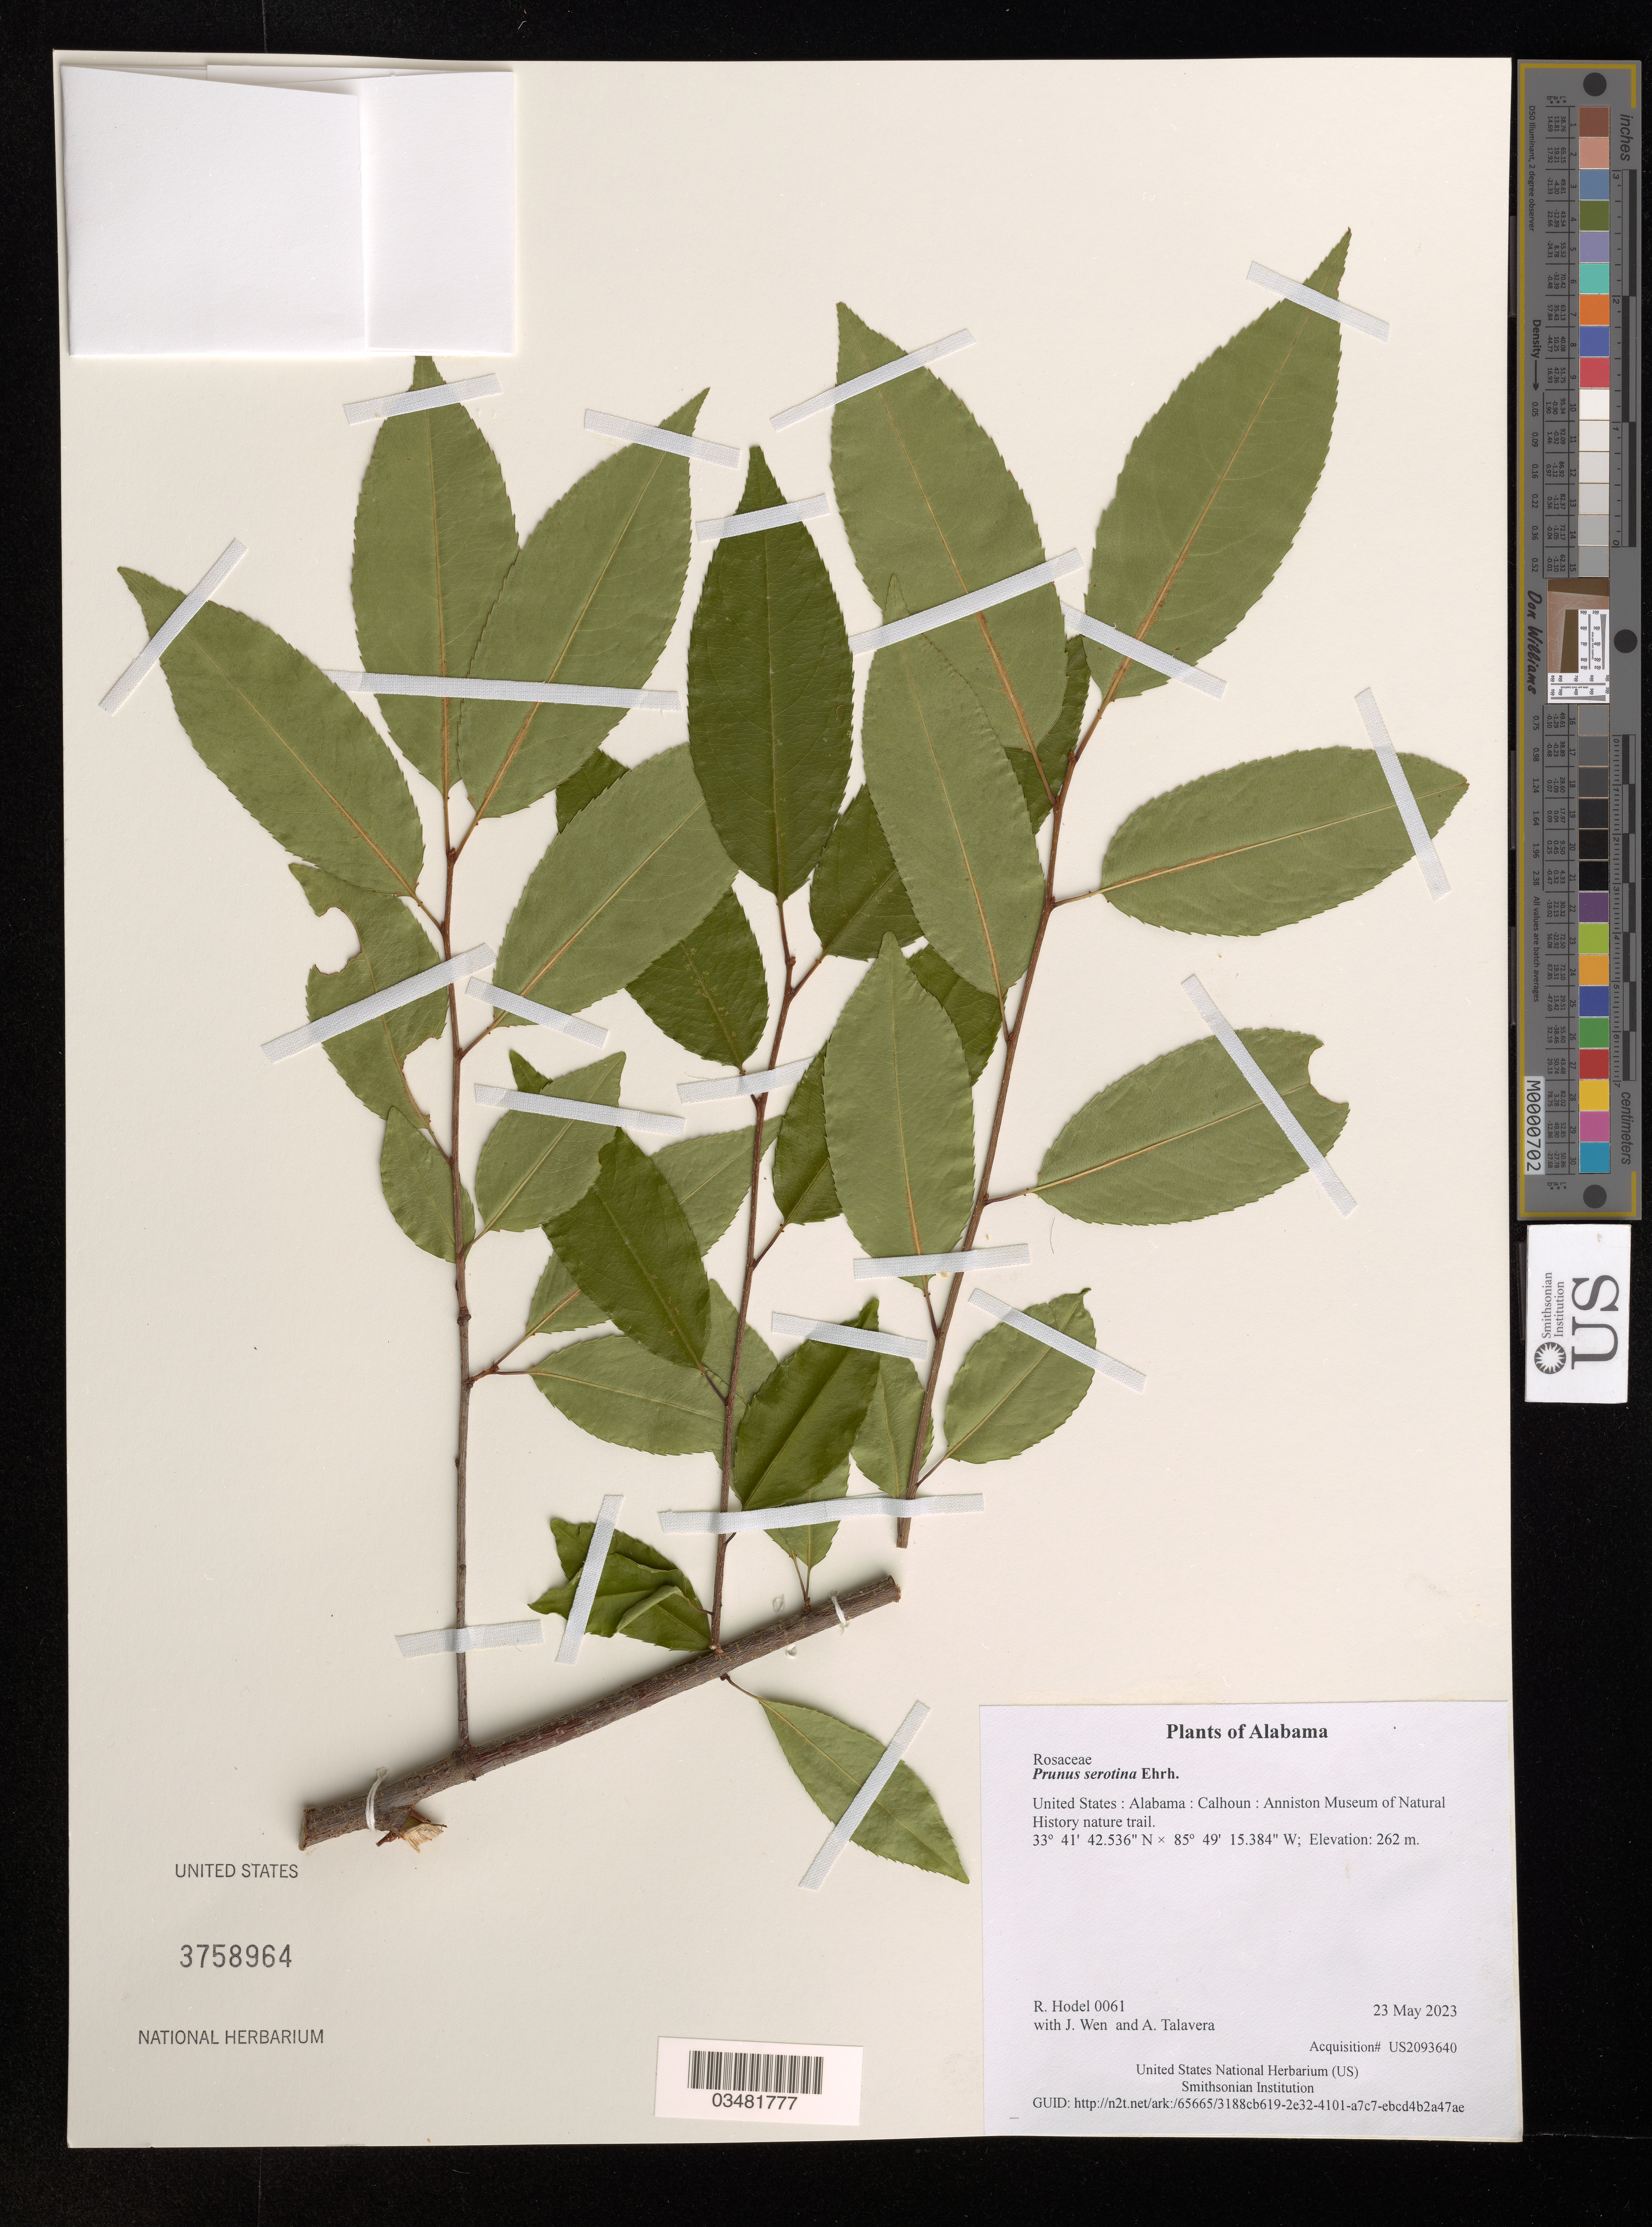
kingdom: Plantae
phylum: Tracheophyta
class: Magnoliopsida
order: Rosales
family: Rosaceae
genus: Prunus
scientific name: Prunus serotina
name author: Ehrh.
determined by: Hodel, Richard G. J.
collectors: R. Hodel, J. Wen & A. Talavera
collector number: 0061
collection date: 2023-05-23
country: United States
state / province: Alabama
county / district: Calhoun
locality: Anniston Museum of Natural History nature trail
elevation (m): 262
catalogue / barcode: US 3758964